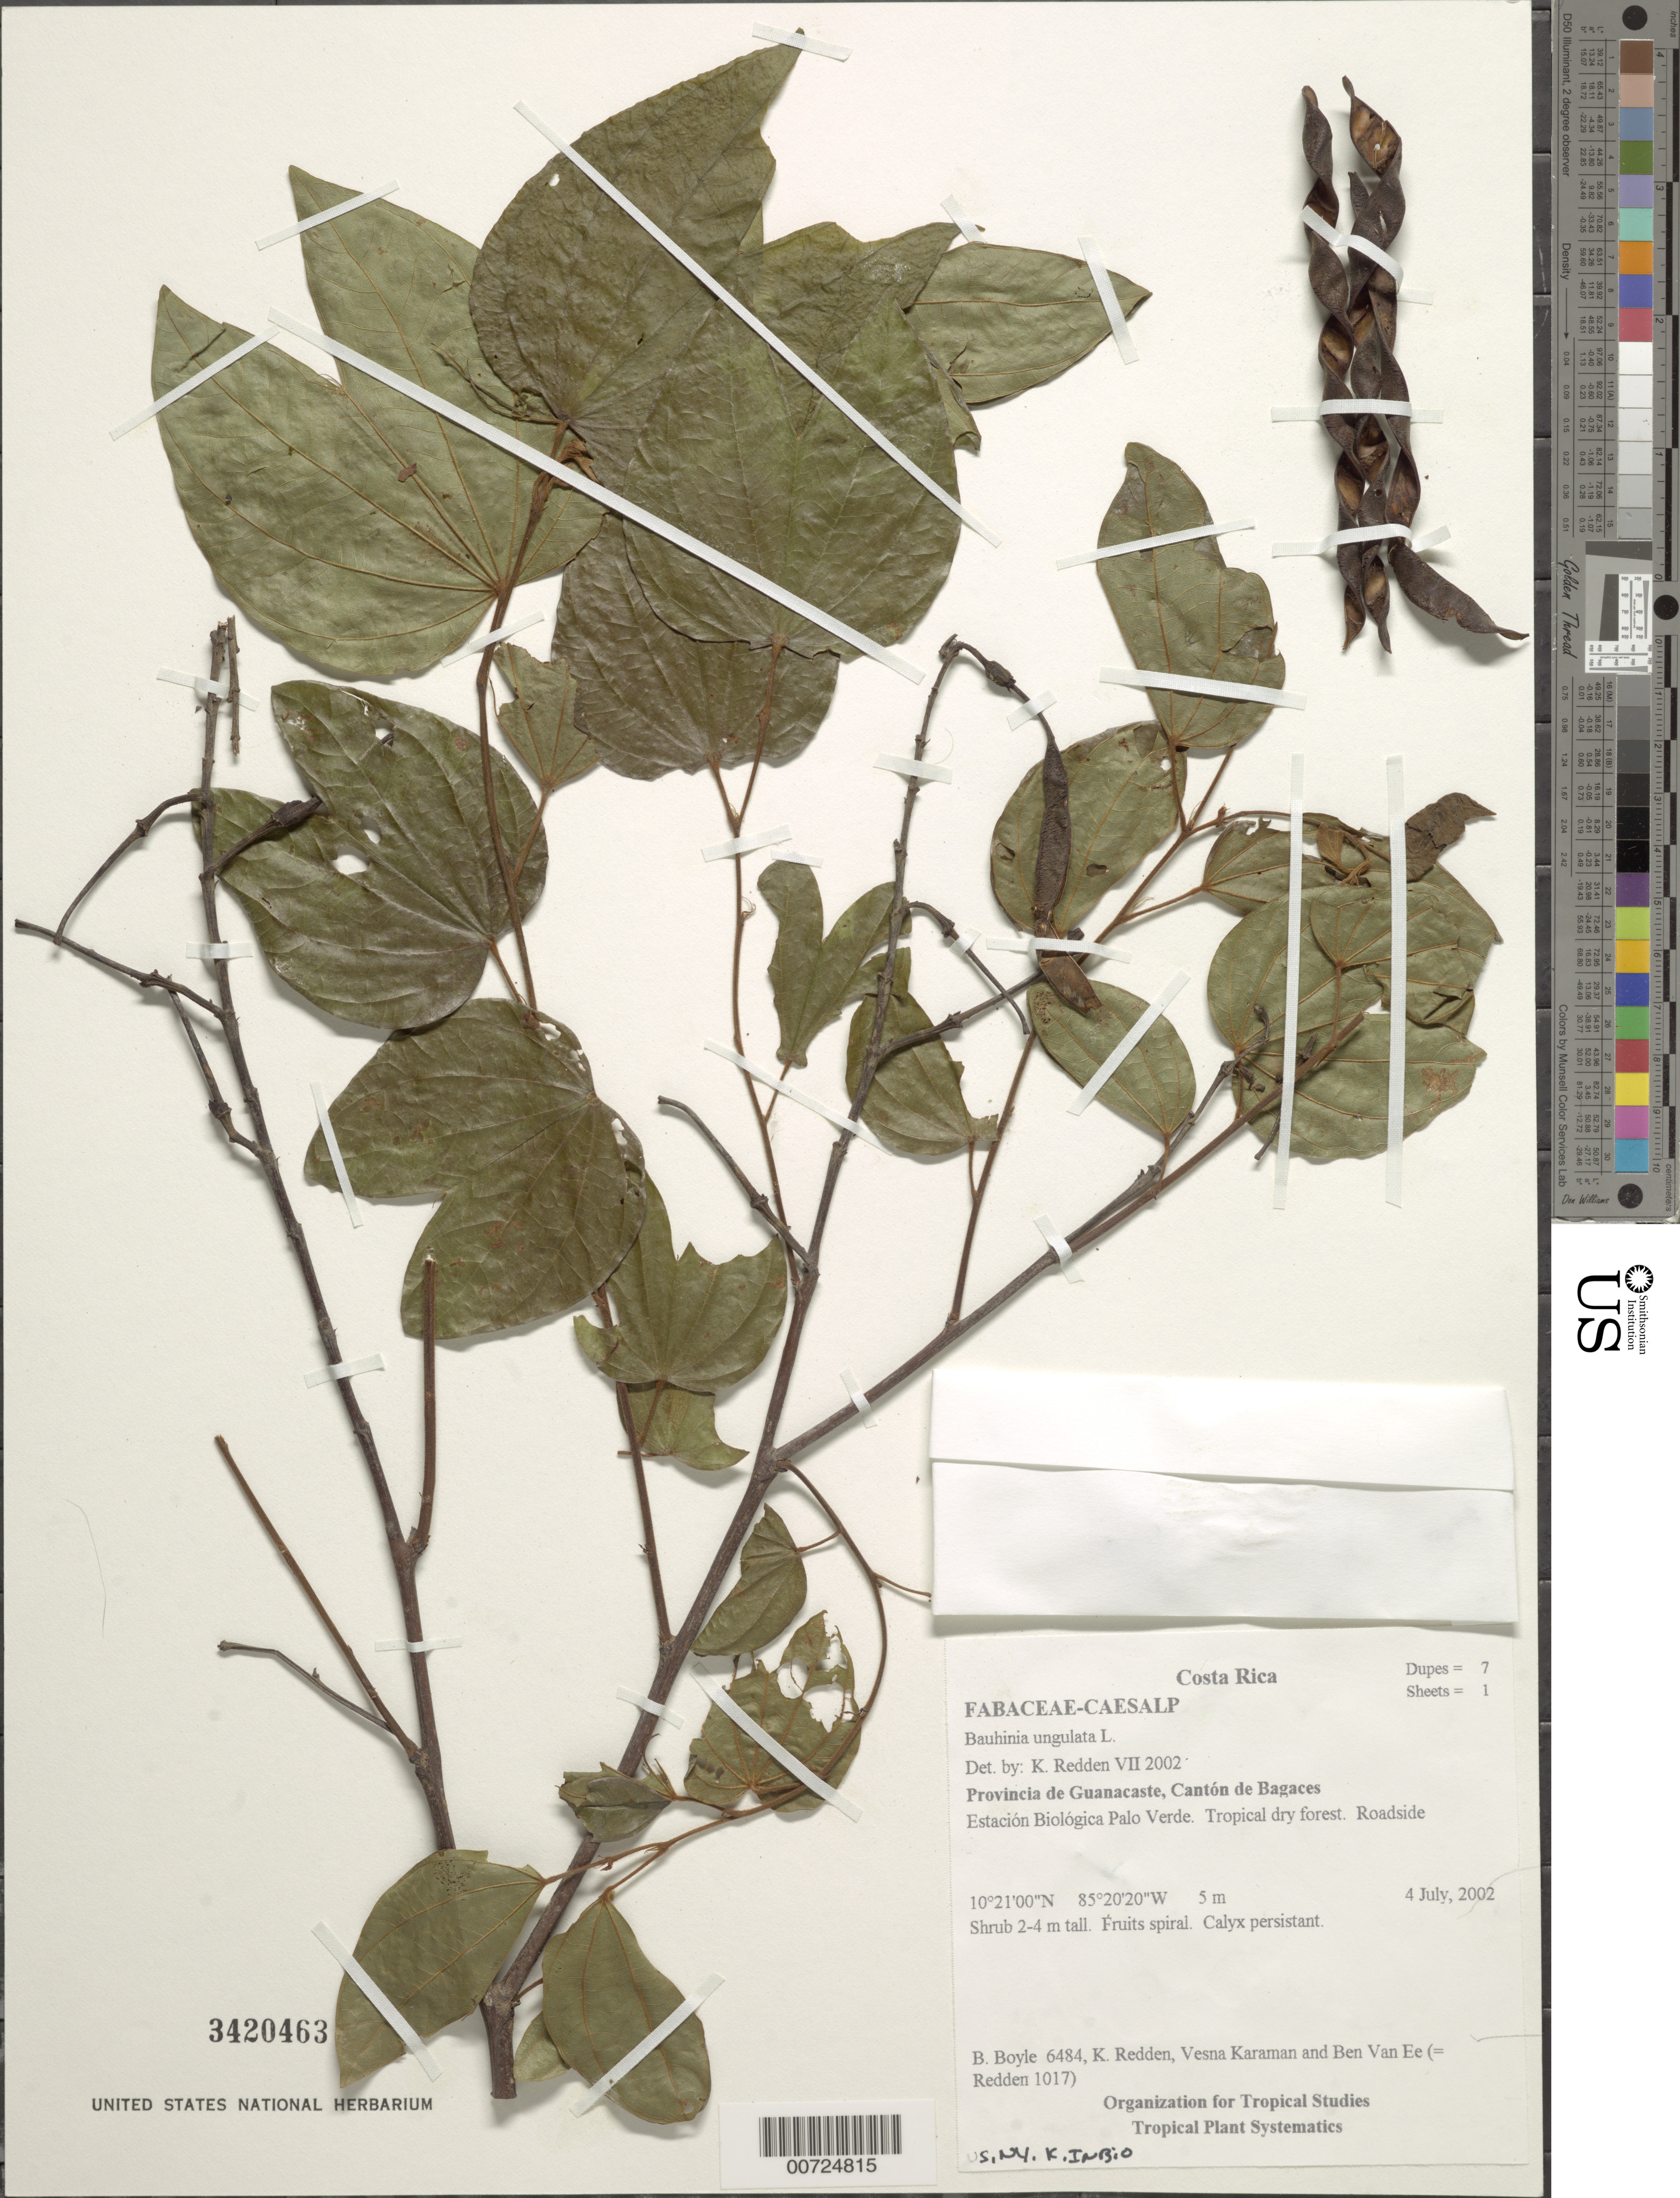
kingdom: Plantae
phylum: Tracheophyta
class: Magnoliopsida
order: Fabales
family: Fabaceae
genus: Bauhinia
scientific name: Bauhinia ungulata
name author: L.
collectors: B. Boyle, K. M. Redden, V. Karaman & B. van Ee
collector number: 6484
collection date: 2002-07-04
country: Costa Rica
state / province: Guanacaste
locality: Canton de Bagaces. Estacion Biological Palo Verde. Tropical dry forest. roadside.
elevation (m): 5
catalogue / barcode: US 3420463